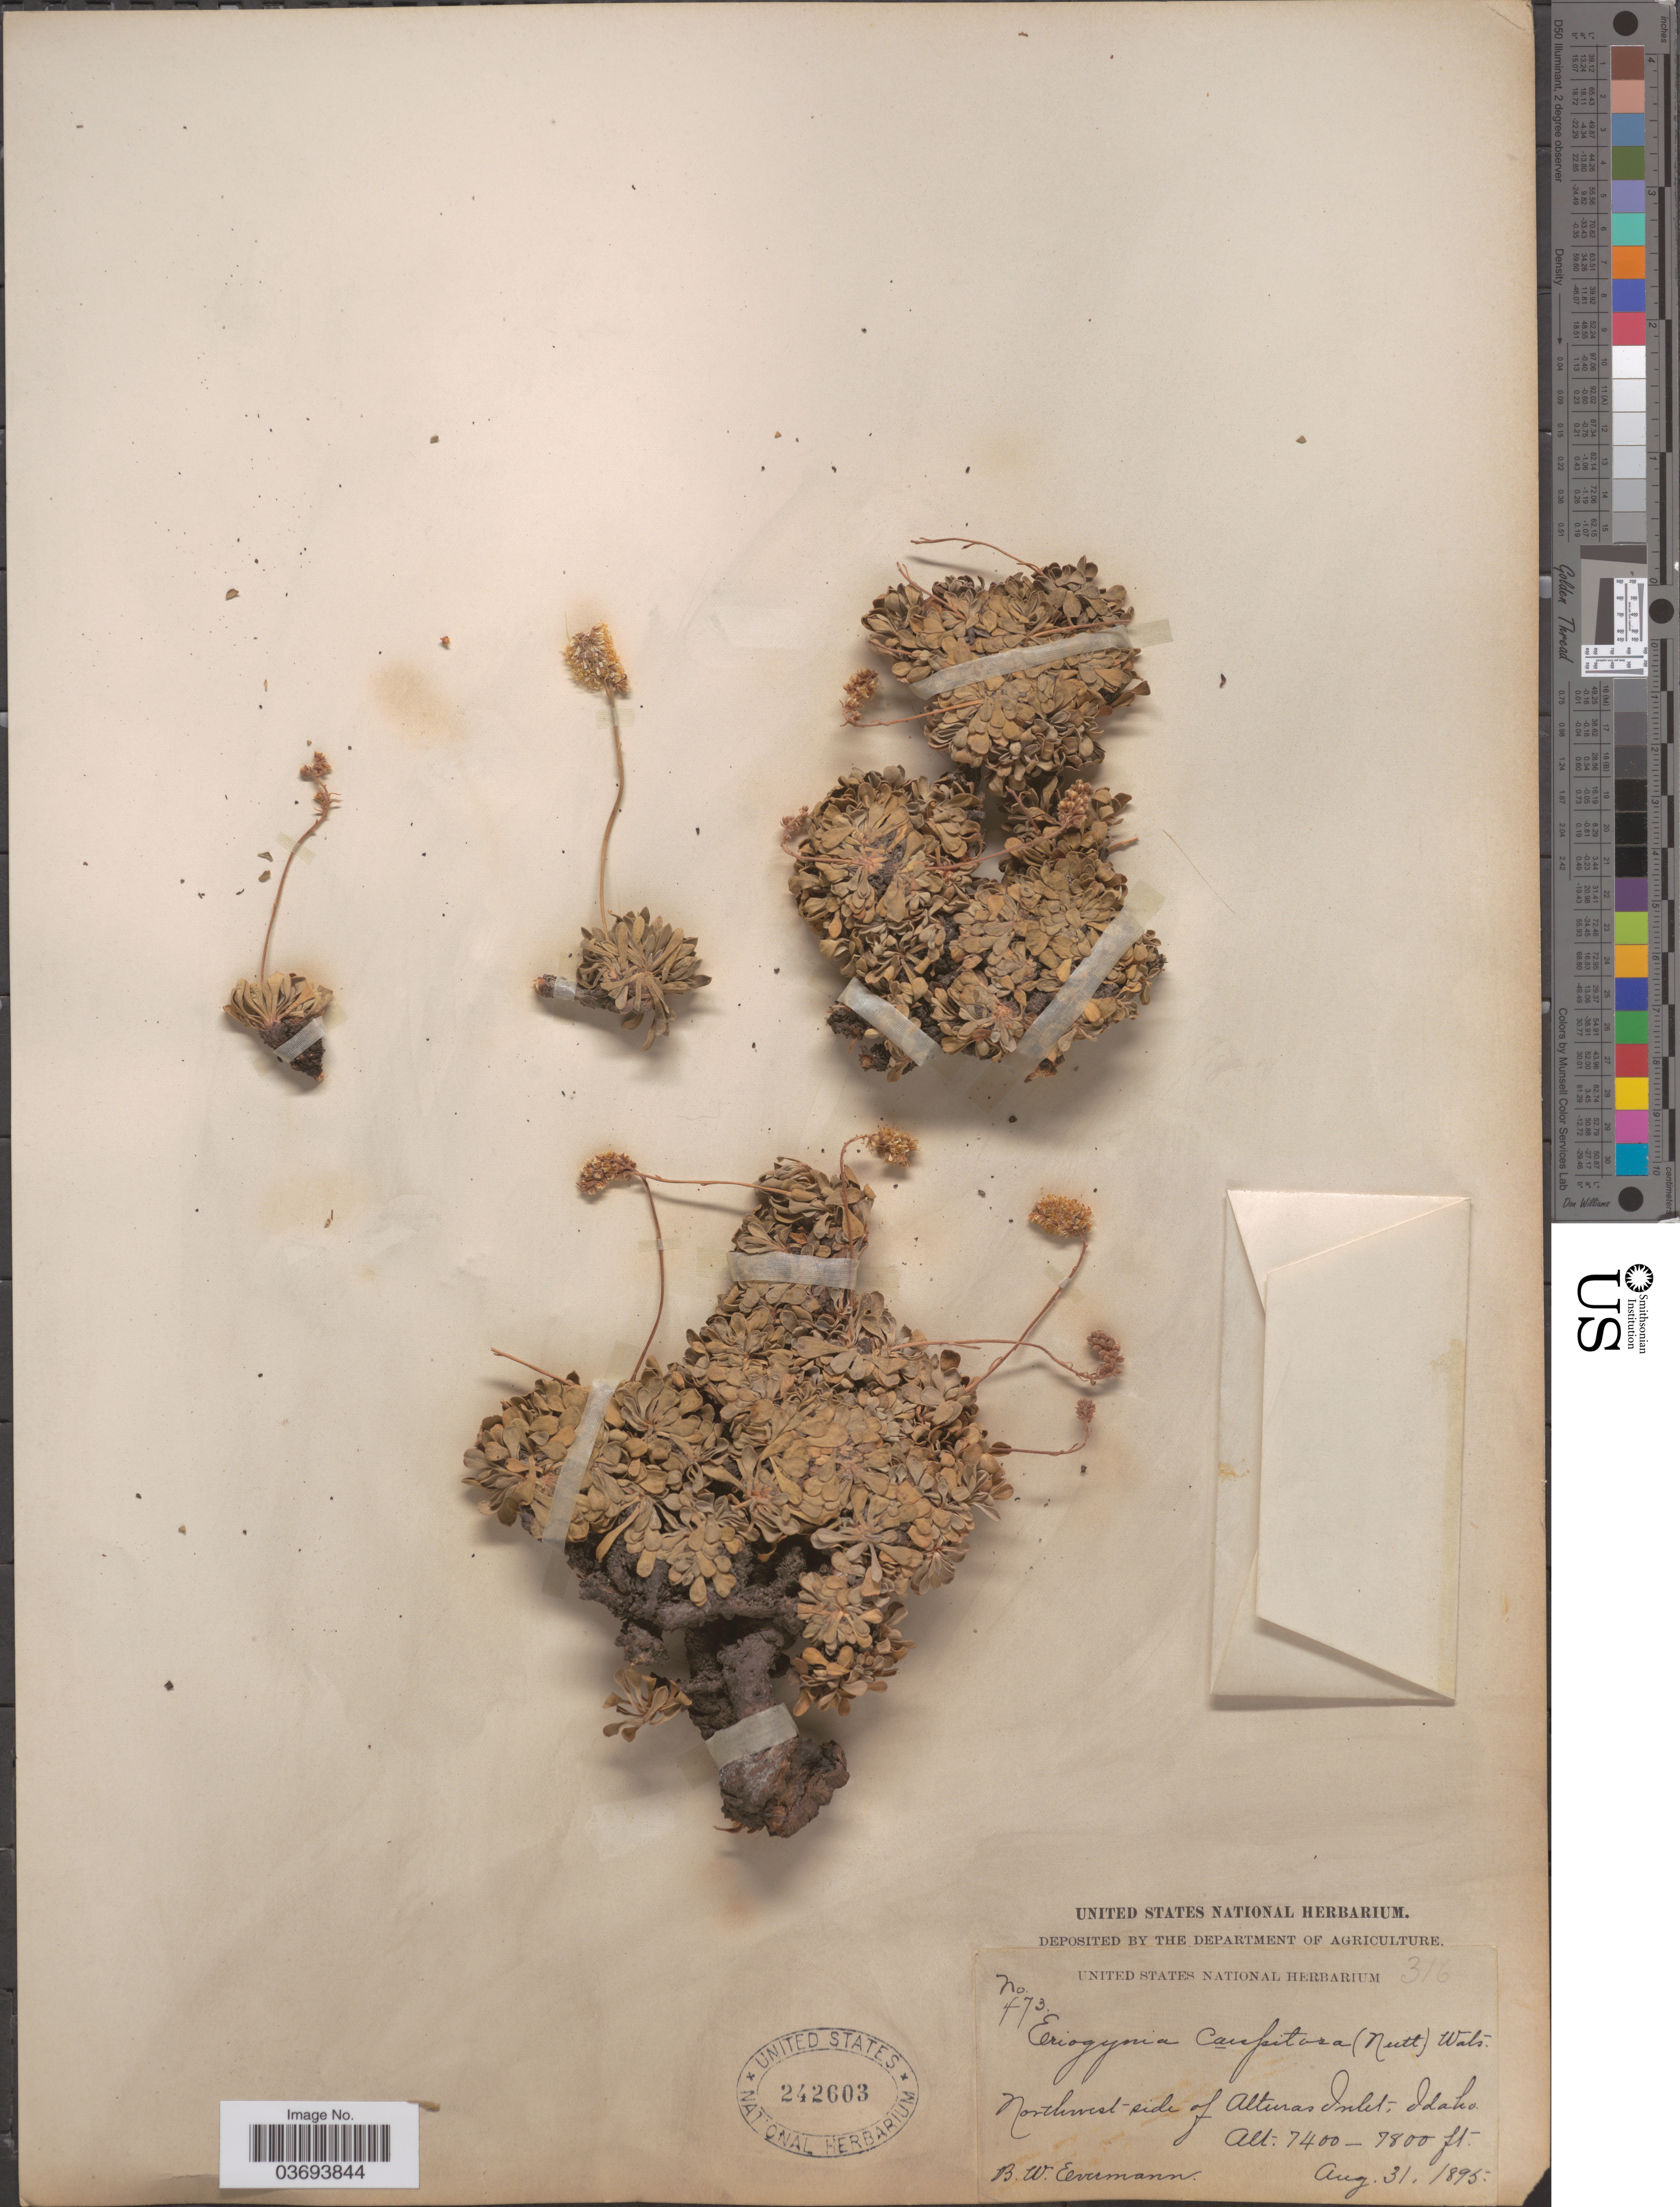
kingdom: Plantae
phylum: Tracheophyta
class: Magnoliopsida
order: Rosales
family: Rosaceae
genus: Petrophytum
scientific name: Petrophytum caespitosum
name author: (Nutt.) Rydb.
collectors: B. W. Evermann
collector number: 473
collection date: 1895-08-31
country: United States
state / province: Idaho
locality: Northwest side of Alturas Inlet.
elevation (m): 2256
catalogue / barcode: US 242603